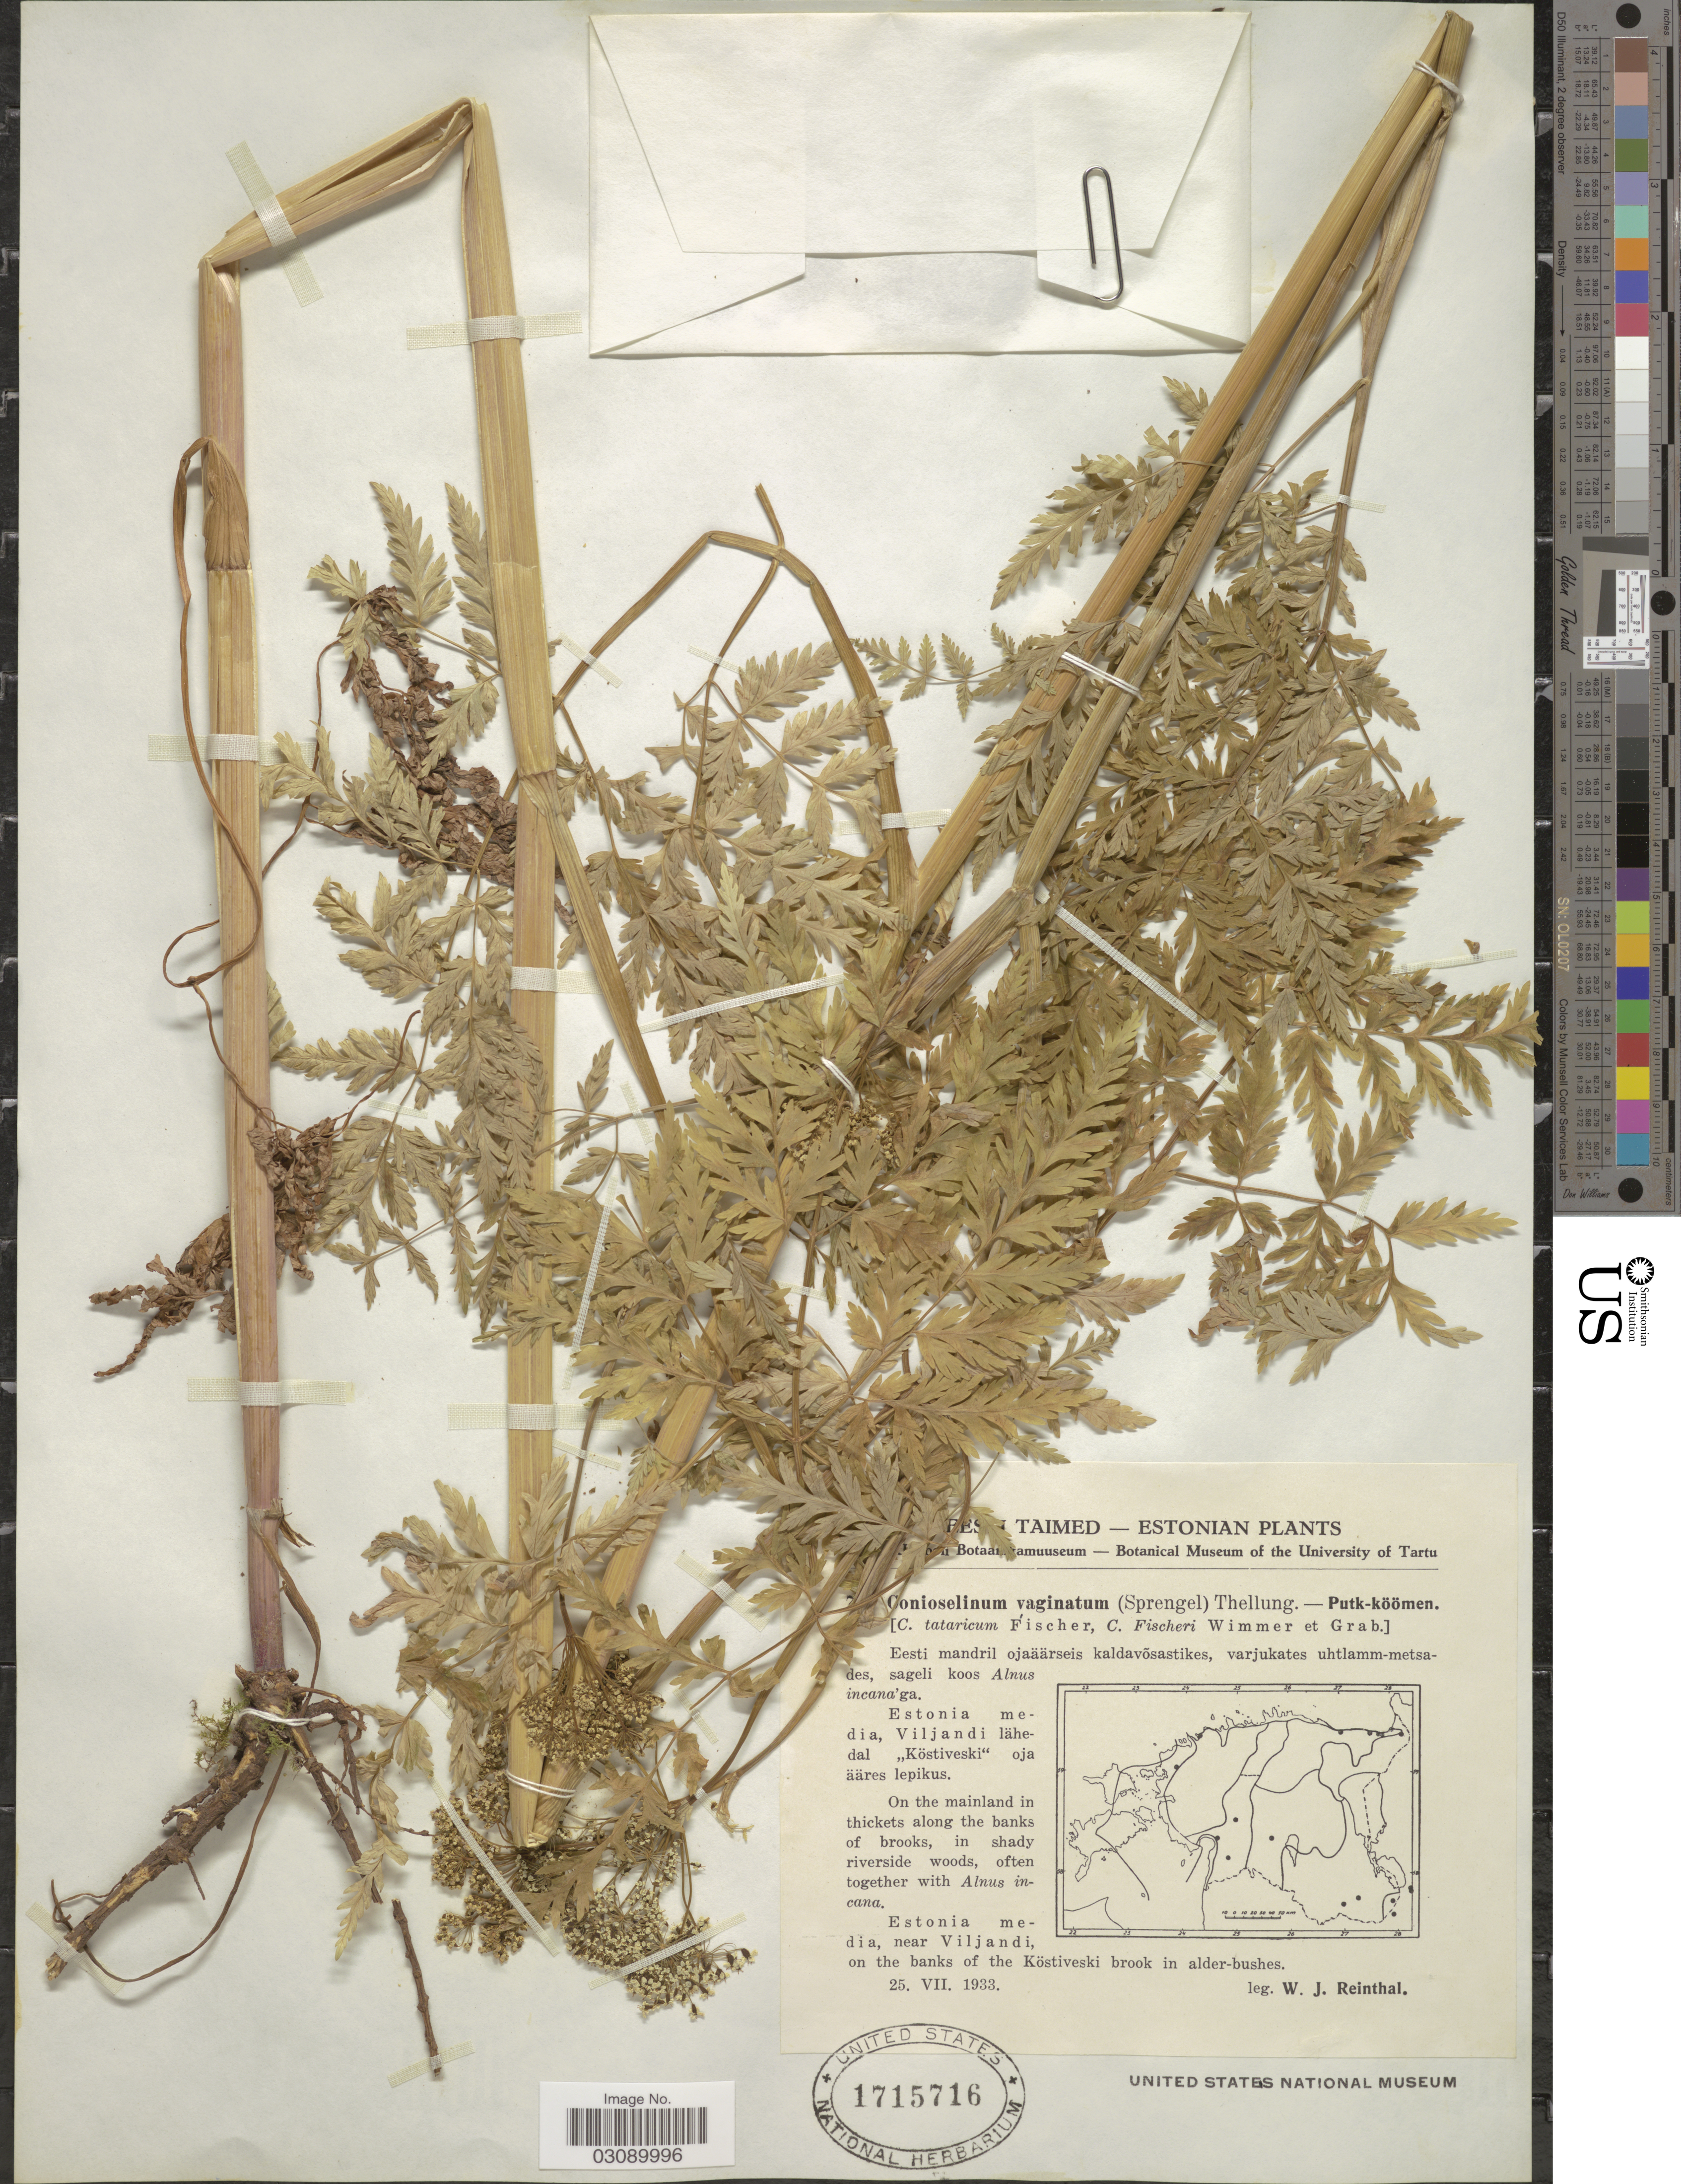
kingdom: Plantae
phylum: Tracheophyta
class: Magnoliopsida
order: Apiales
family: Apiaceae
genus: Conioselinum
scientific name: Conioselinum vaginatum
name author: (Spreng.) Thell.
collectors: W. Reinthal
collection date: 1933-07-25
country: Estonia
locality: Estonia media, near Viljandi, on the banks of the Köstiveski brook in alder-bushes.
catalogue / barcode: US 1715716